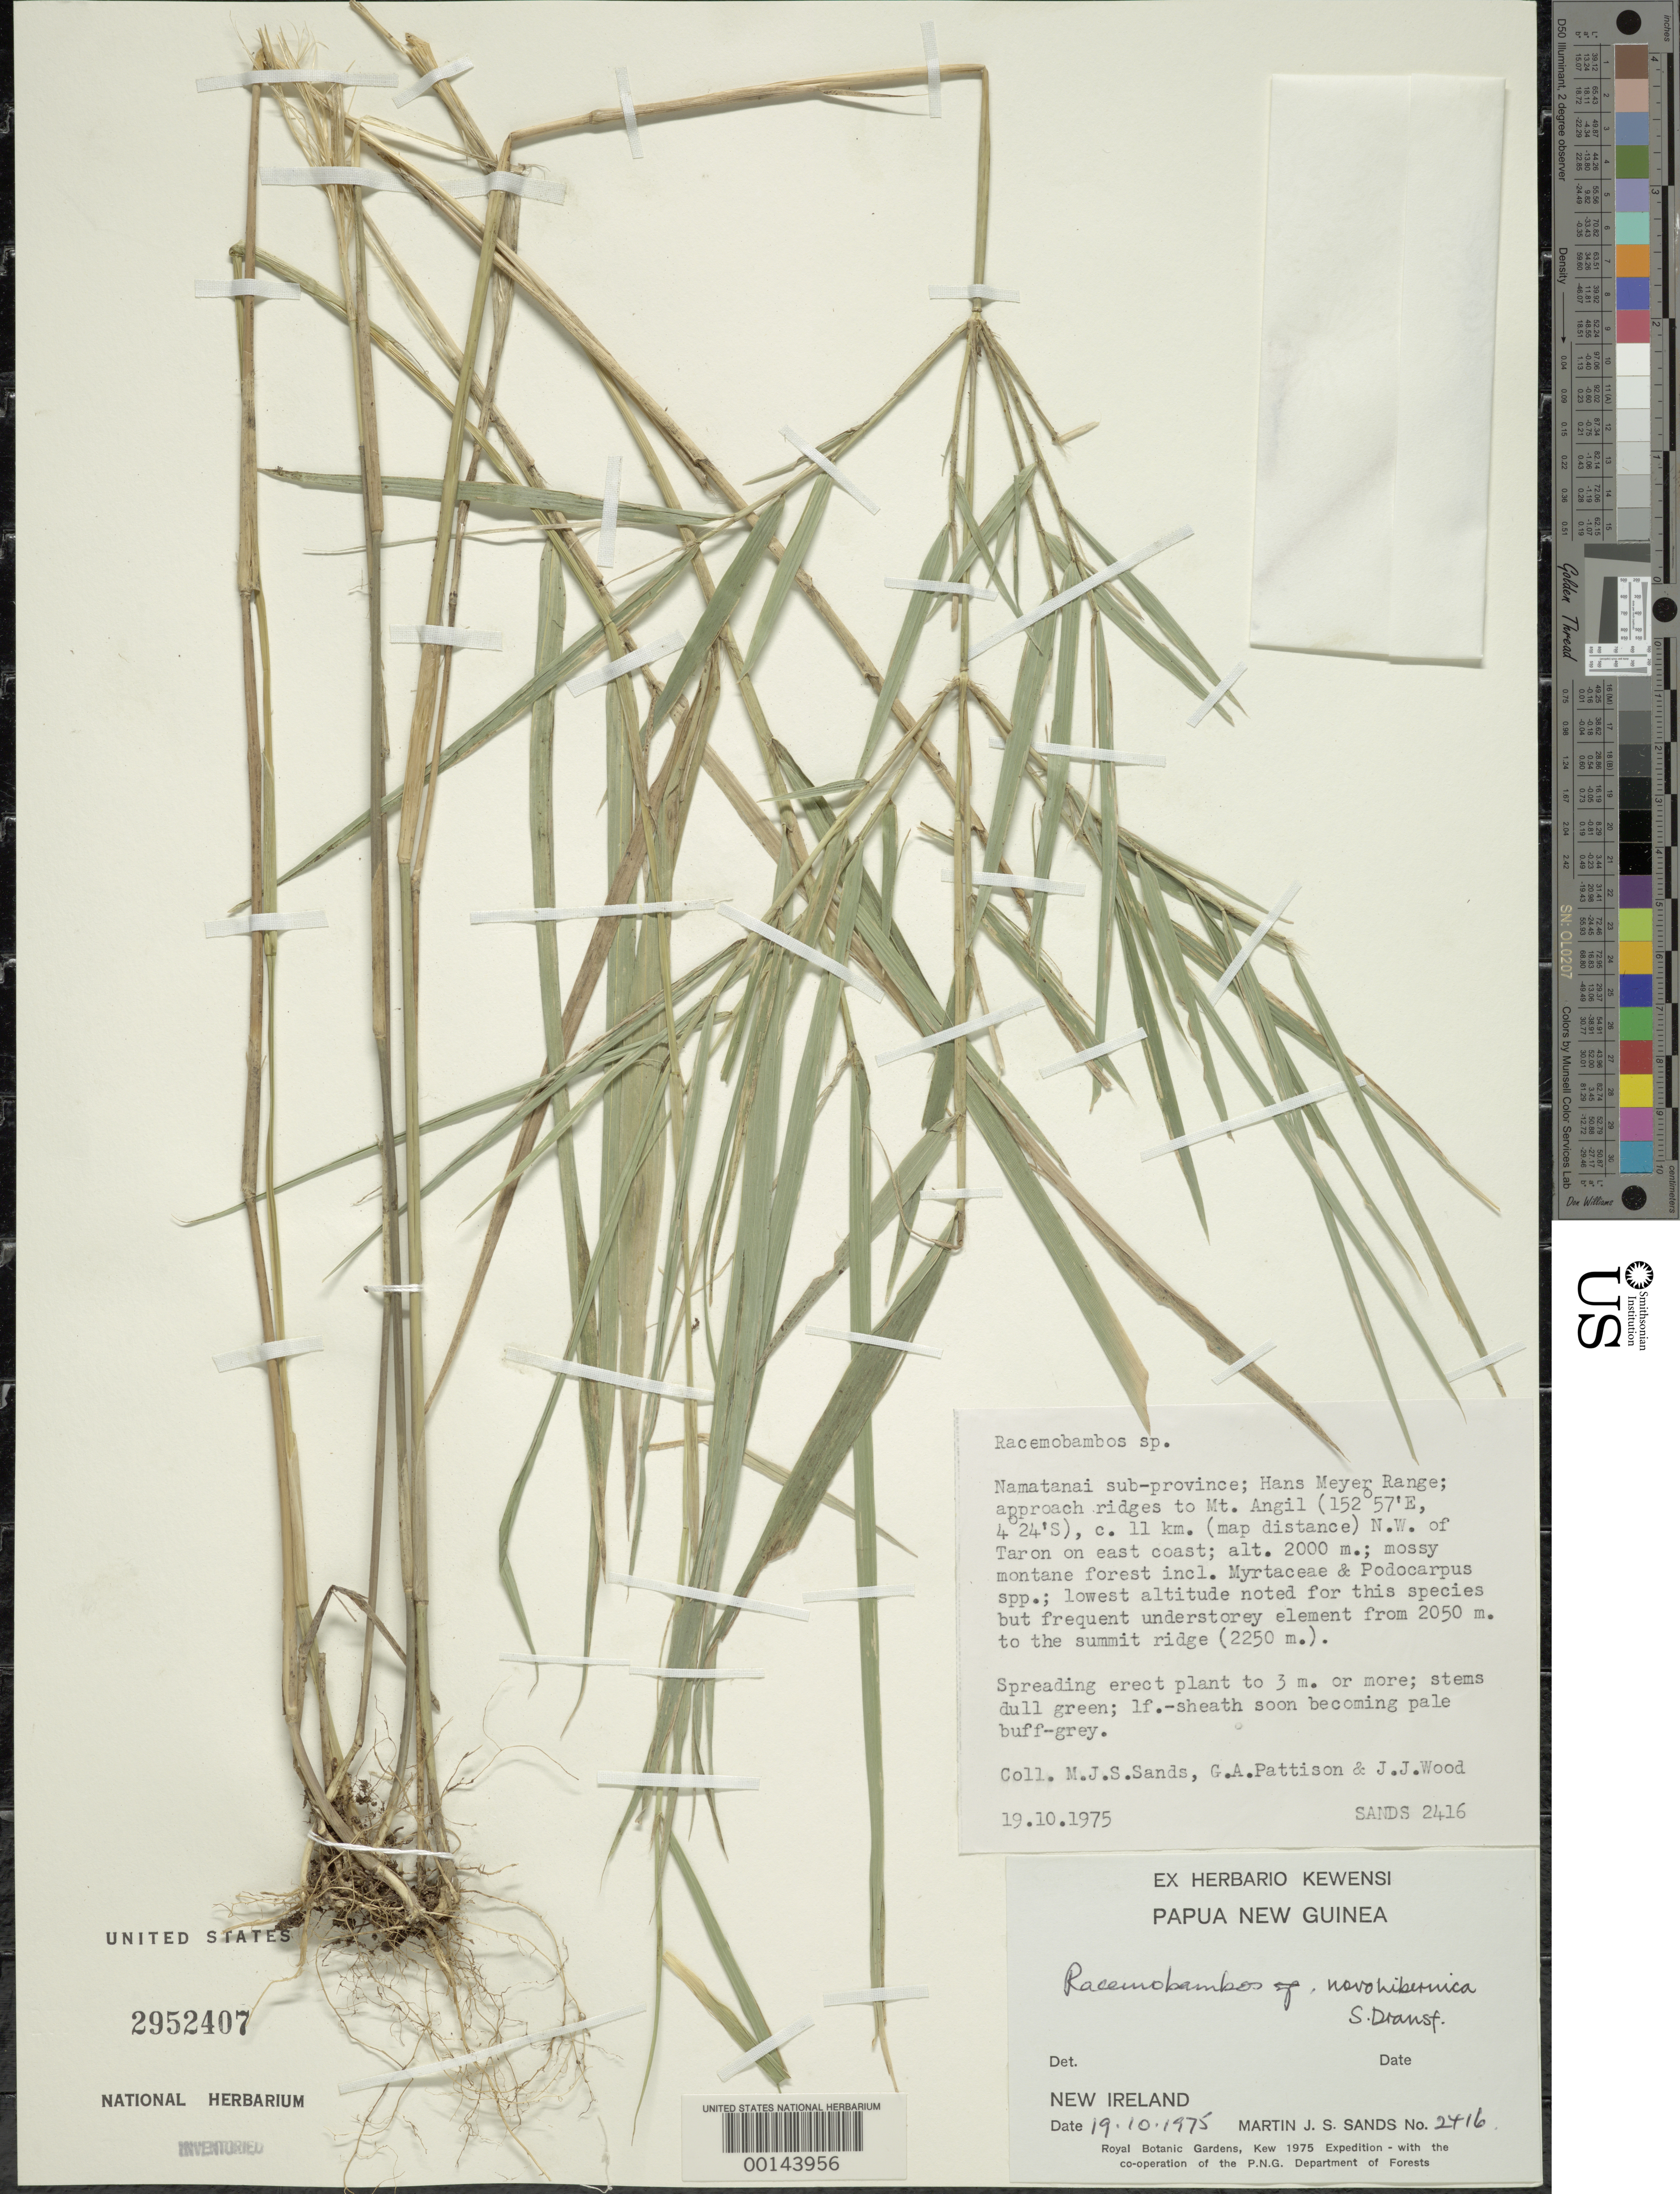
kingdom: Plantae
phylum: Tracheophyta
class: Liliopsida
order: Poales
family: Poaceae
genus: Racemobambos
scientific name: Racemobambos sp.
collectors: M. Sands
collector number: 2416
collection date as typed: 24 Oct 1975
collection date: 1975-10-24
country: Papua New Guinea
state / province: New Ireland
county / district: Namatanai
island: New Ireland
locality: Namatanai, hans meyer range, mt. angil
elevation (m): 2000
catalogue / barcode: US 2952407